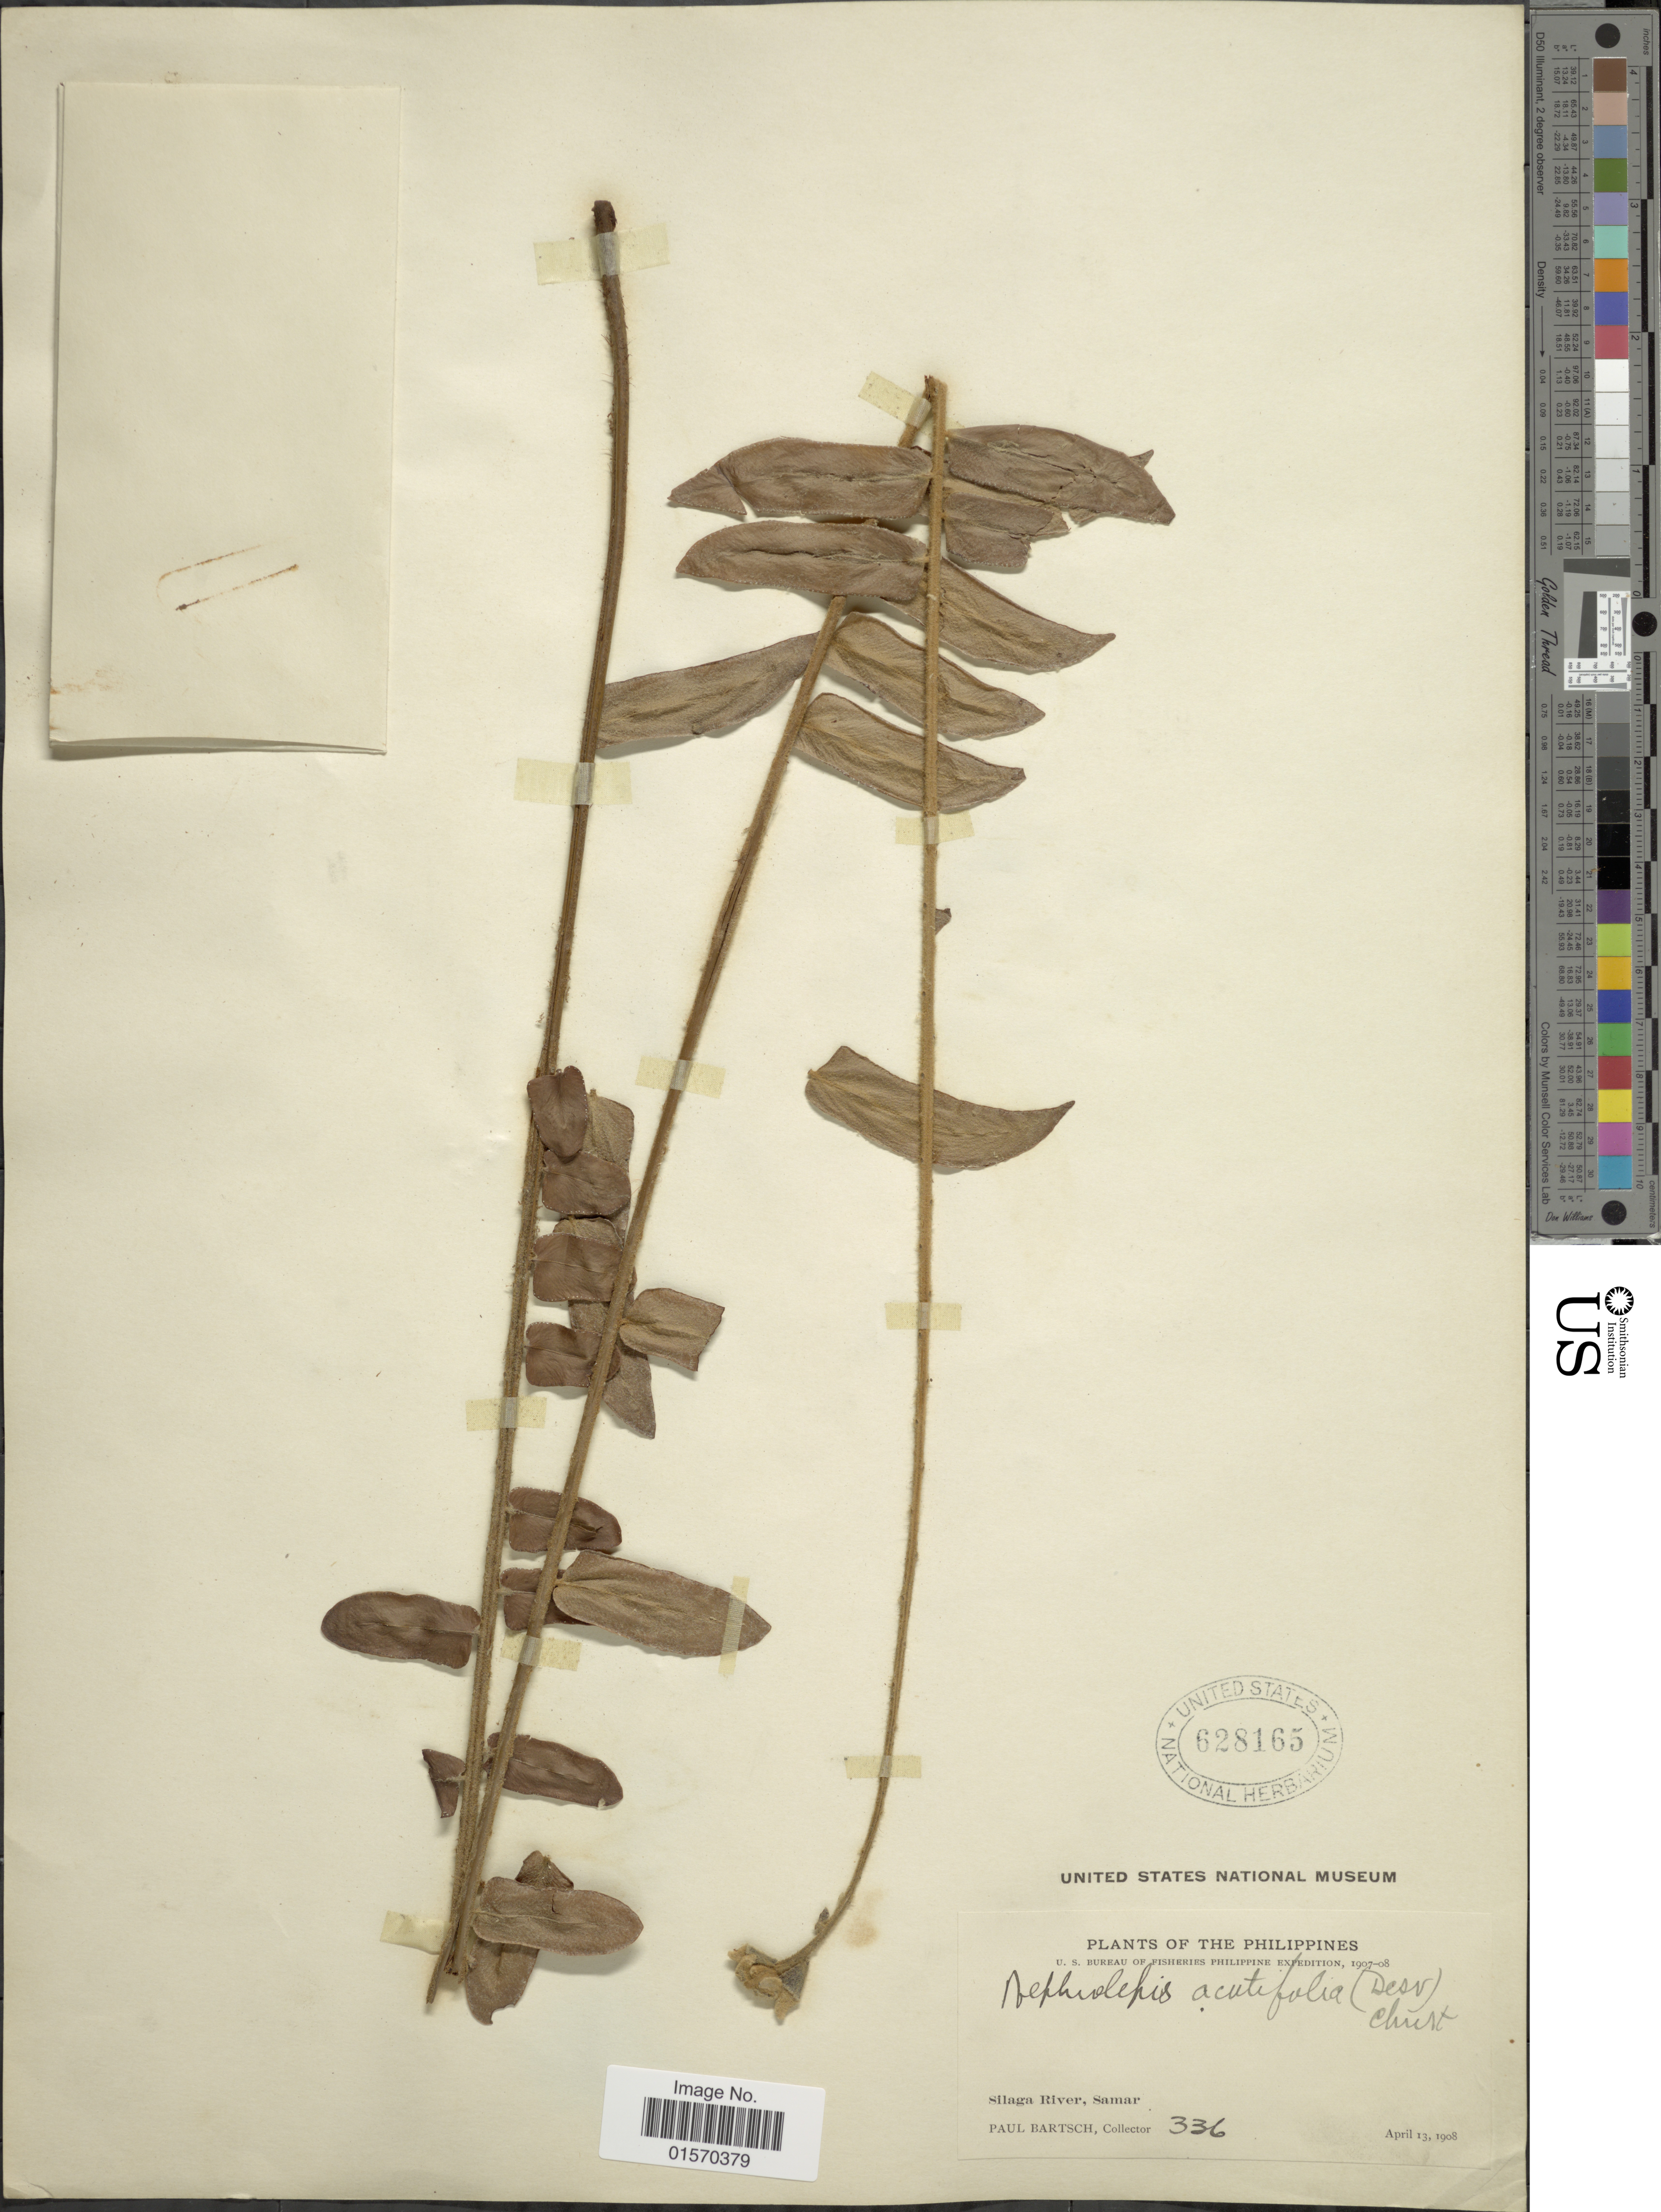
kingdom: Plantae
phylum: Tracheophyta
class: Polypodiopsida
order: Polypodiales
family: Nephrolepidaceae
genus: Nephrolepis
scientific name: Nephrolepis acutifolia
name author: (Desv.) Chr.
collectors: P. Bartsch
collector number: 336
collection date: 1908-04-13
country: Philippines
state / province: Eastern Visayas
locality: Silaga River, Samar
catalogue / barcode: US 628165